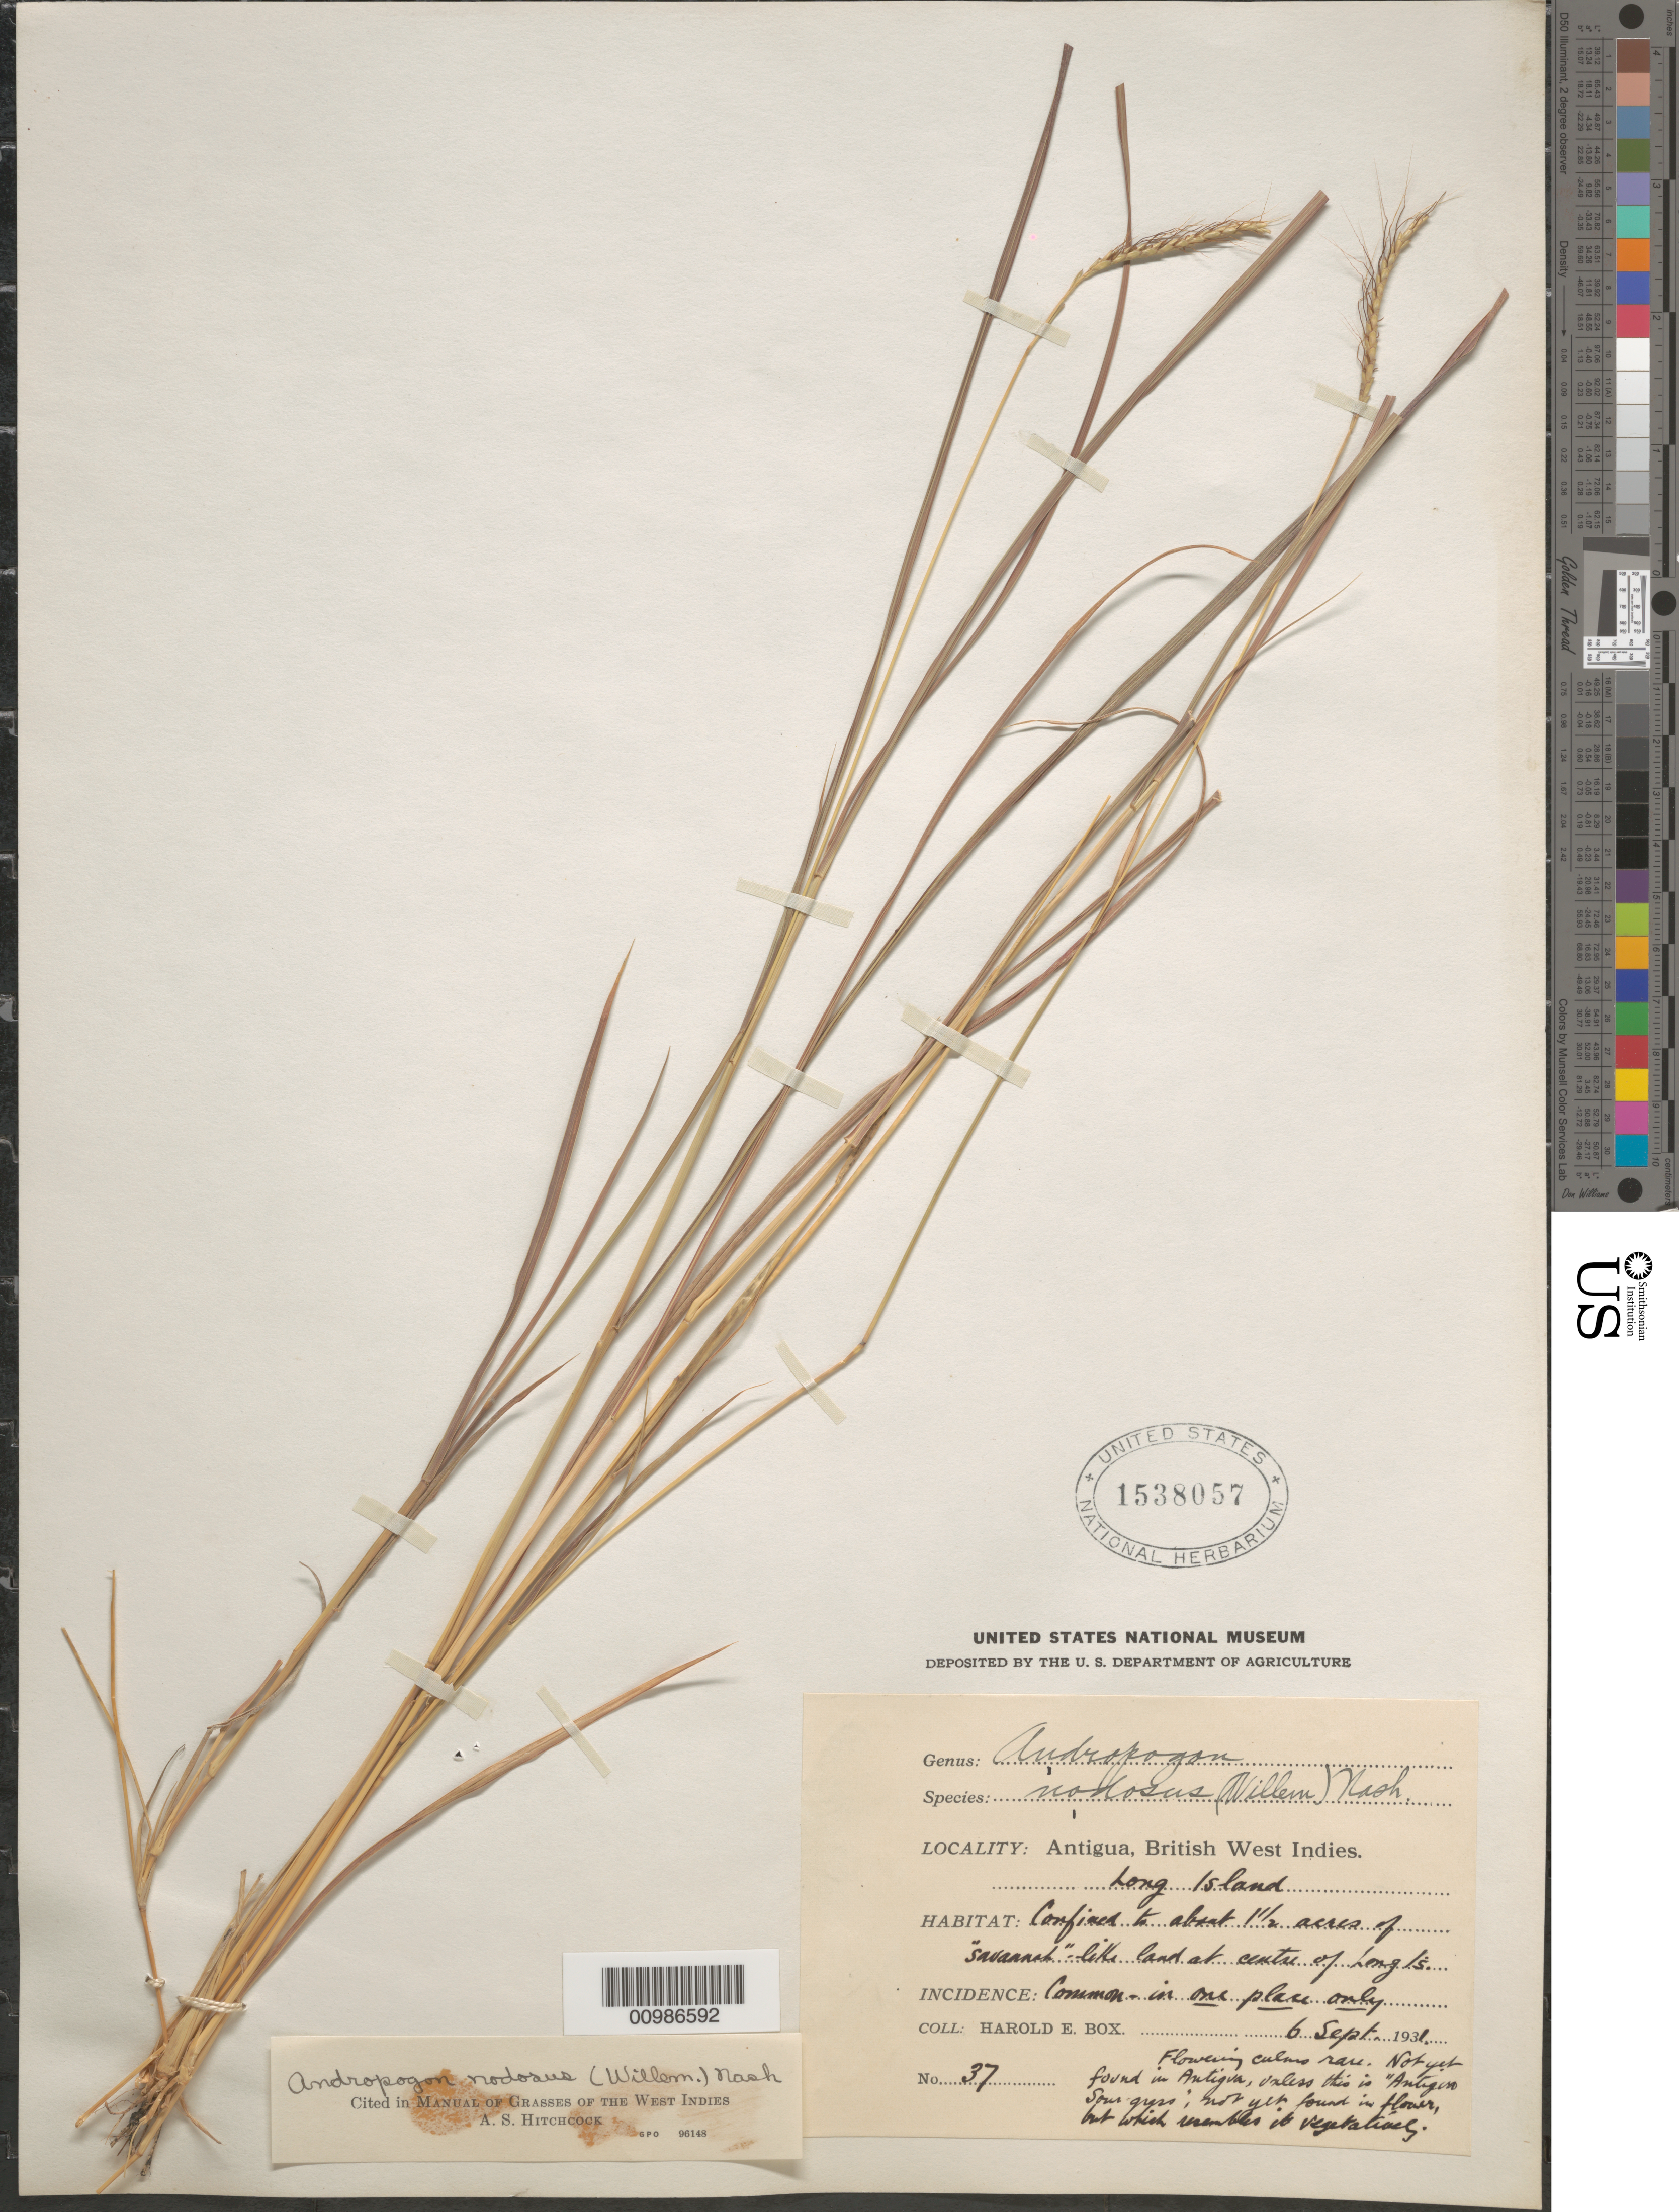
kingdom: Plantae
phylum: Tracheophyta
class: Liliopsida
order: Poales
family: Poaceae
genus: Andropogon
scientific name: Andropogon aristatus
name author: Poir.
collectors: H. E. Box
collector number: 37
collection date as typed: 06 Sep 1931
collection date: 1931-09-06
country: Antigua and Barbuda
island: Antigua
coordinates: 0 N, 0 E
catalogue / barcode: US 1538057